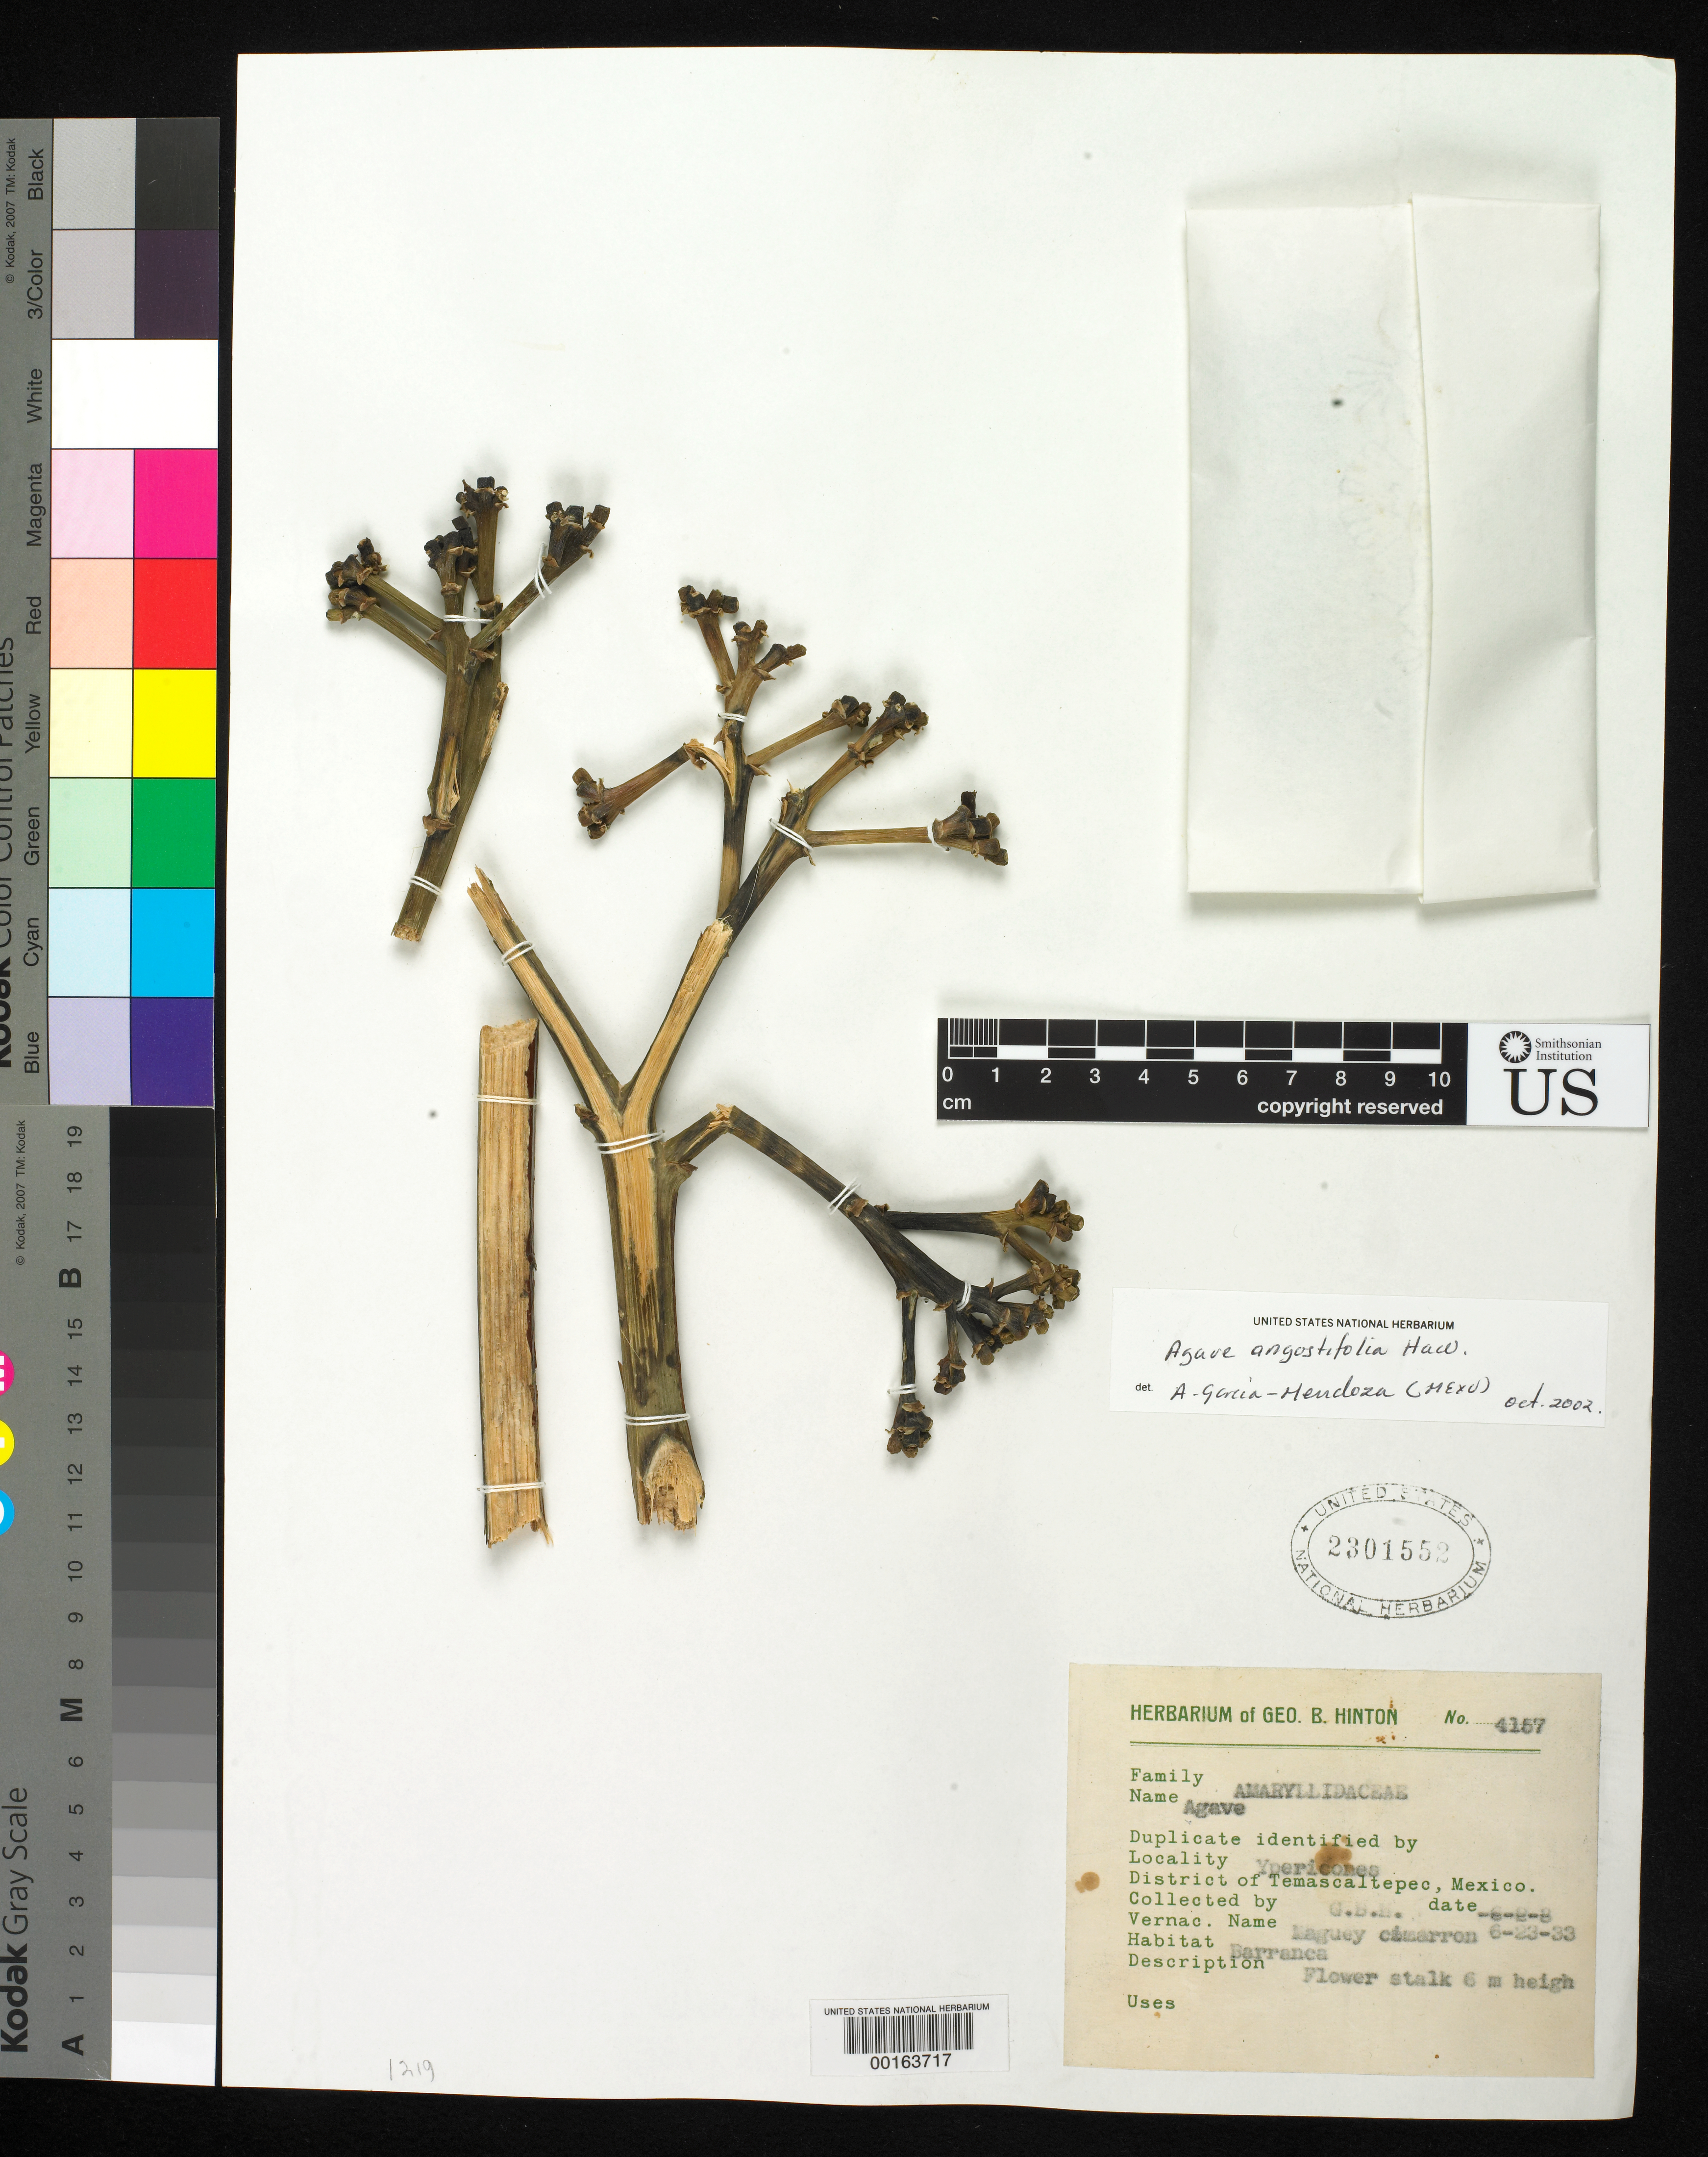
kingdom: Plantae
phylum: Tracheophyta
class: Liliopsida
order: Asparagales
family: Asparagaceae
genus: Agave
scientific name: Agave angustifolia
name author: Haw.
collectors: G. B. Hinton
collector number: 4157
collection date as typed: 23 Jun 1933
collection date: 1933-06-23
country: Mexico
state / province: México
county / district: Temascaltepec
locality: Ypericones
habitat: Barranca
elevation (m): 1740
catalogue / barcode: US 2301552